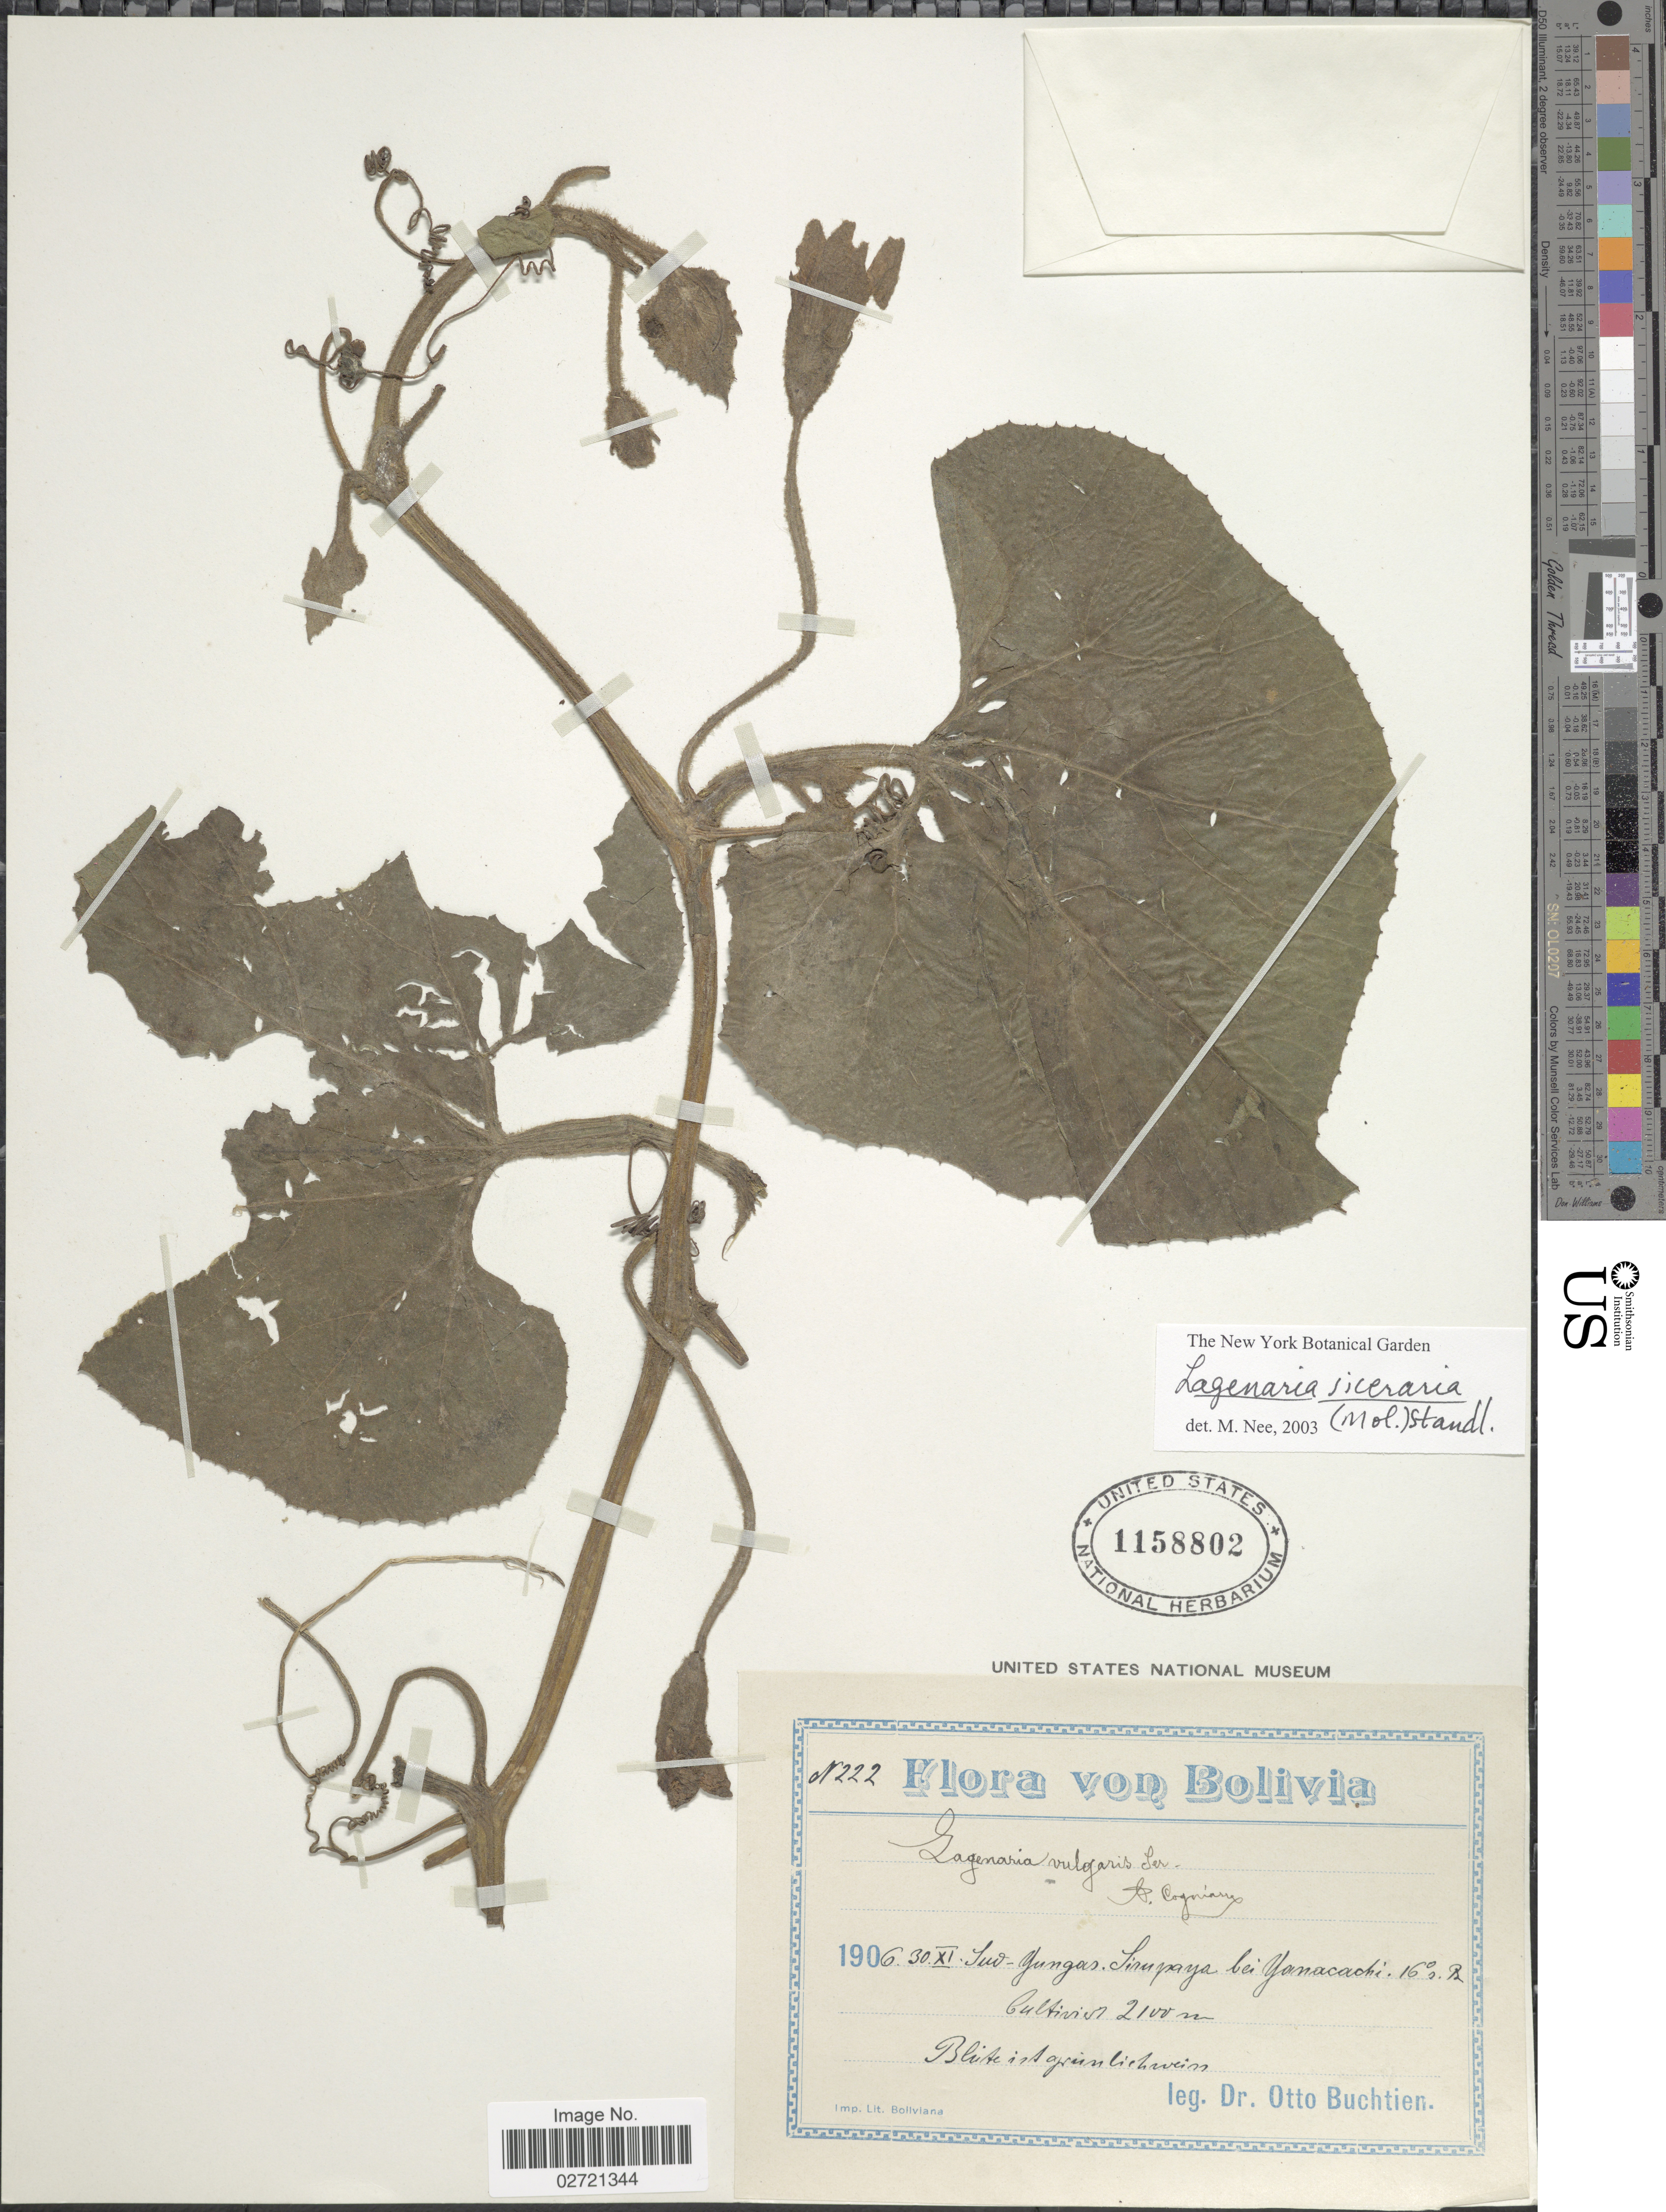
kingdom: Plantae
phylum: Tracheophyta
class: Magnoliopsida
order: Cucurbitales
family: Cucurbitaceae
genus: Lagenaria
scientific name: Lagenaria siceraria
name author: (Molina) Standl.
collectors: O. Buchtien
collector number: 222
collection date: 1906-11-30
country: Bolivia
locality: Sud-yungas, Sirupaya bei Yanacachi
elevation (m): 2100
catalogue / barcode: US 1158802